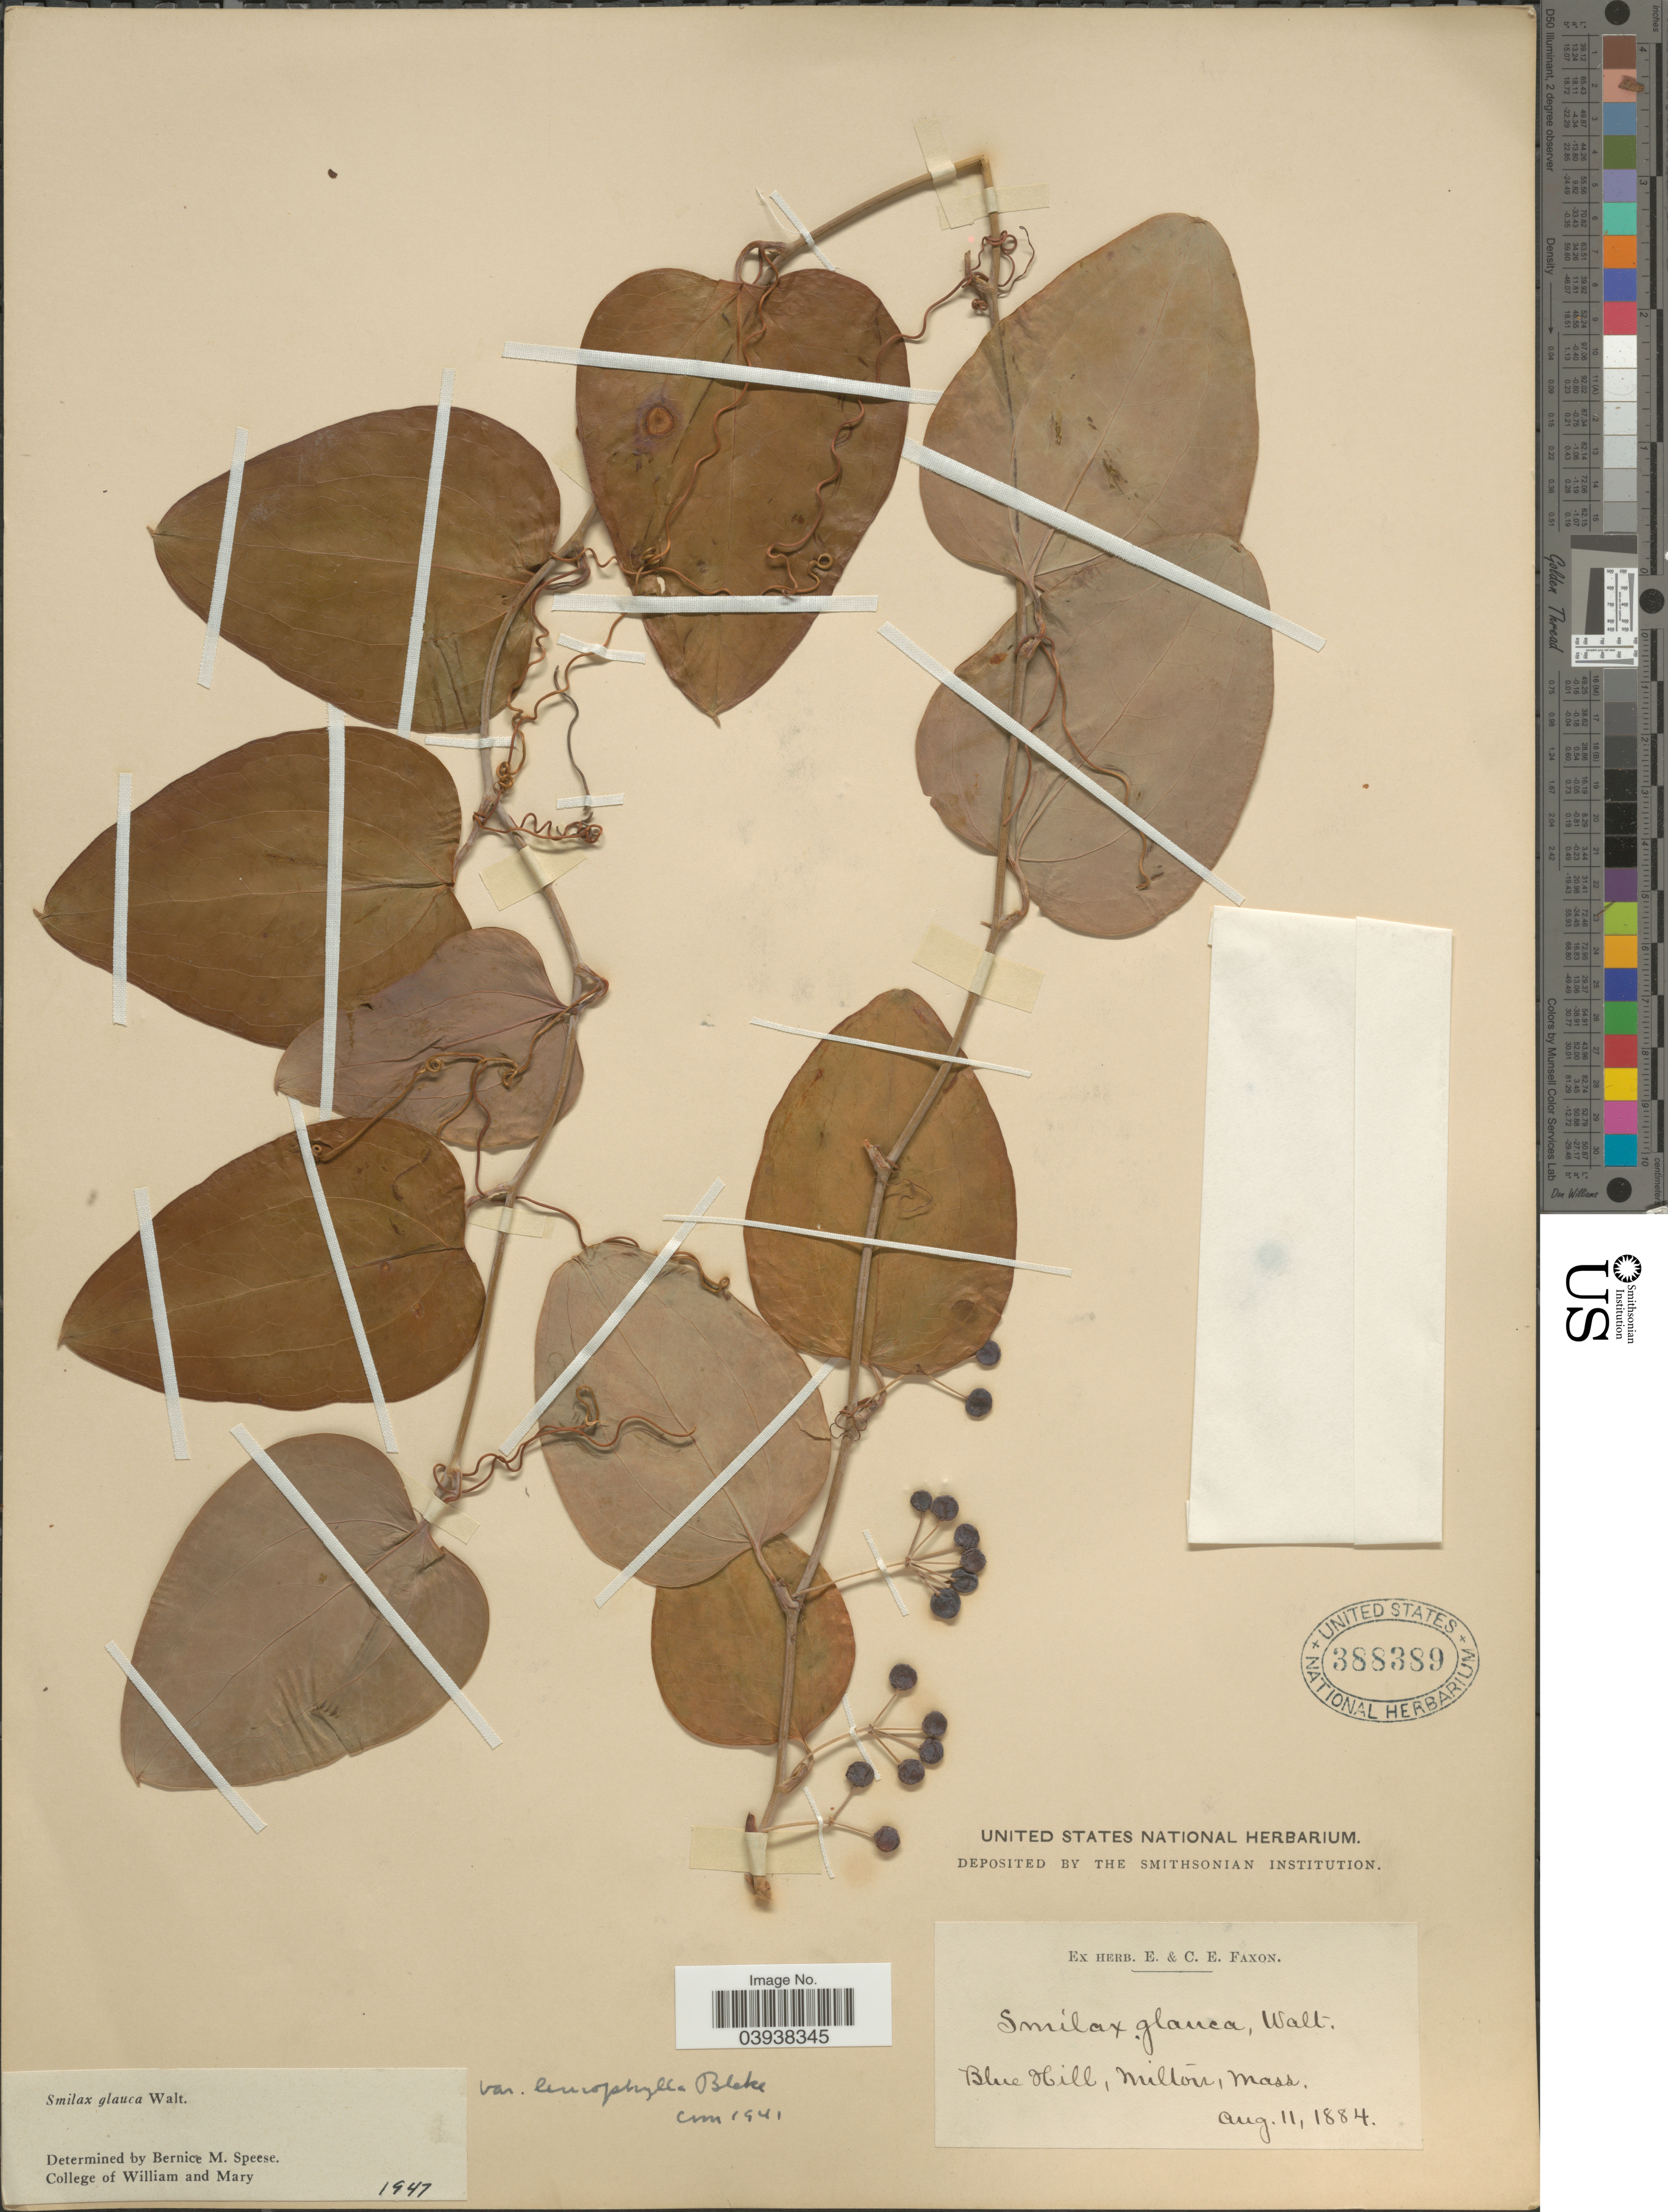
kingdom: Plantae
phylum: Tracheophyta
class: Liliopsida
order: Liliales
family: Smilacaceae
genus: Smilax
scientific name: Smilax glauca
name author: Walter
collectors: ex herb. E. & C.E. Faxon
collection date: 1884-08-11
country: United States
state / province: Massachusetts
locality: Blue Hill, Milton.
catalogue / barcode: US 388389